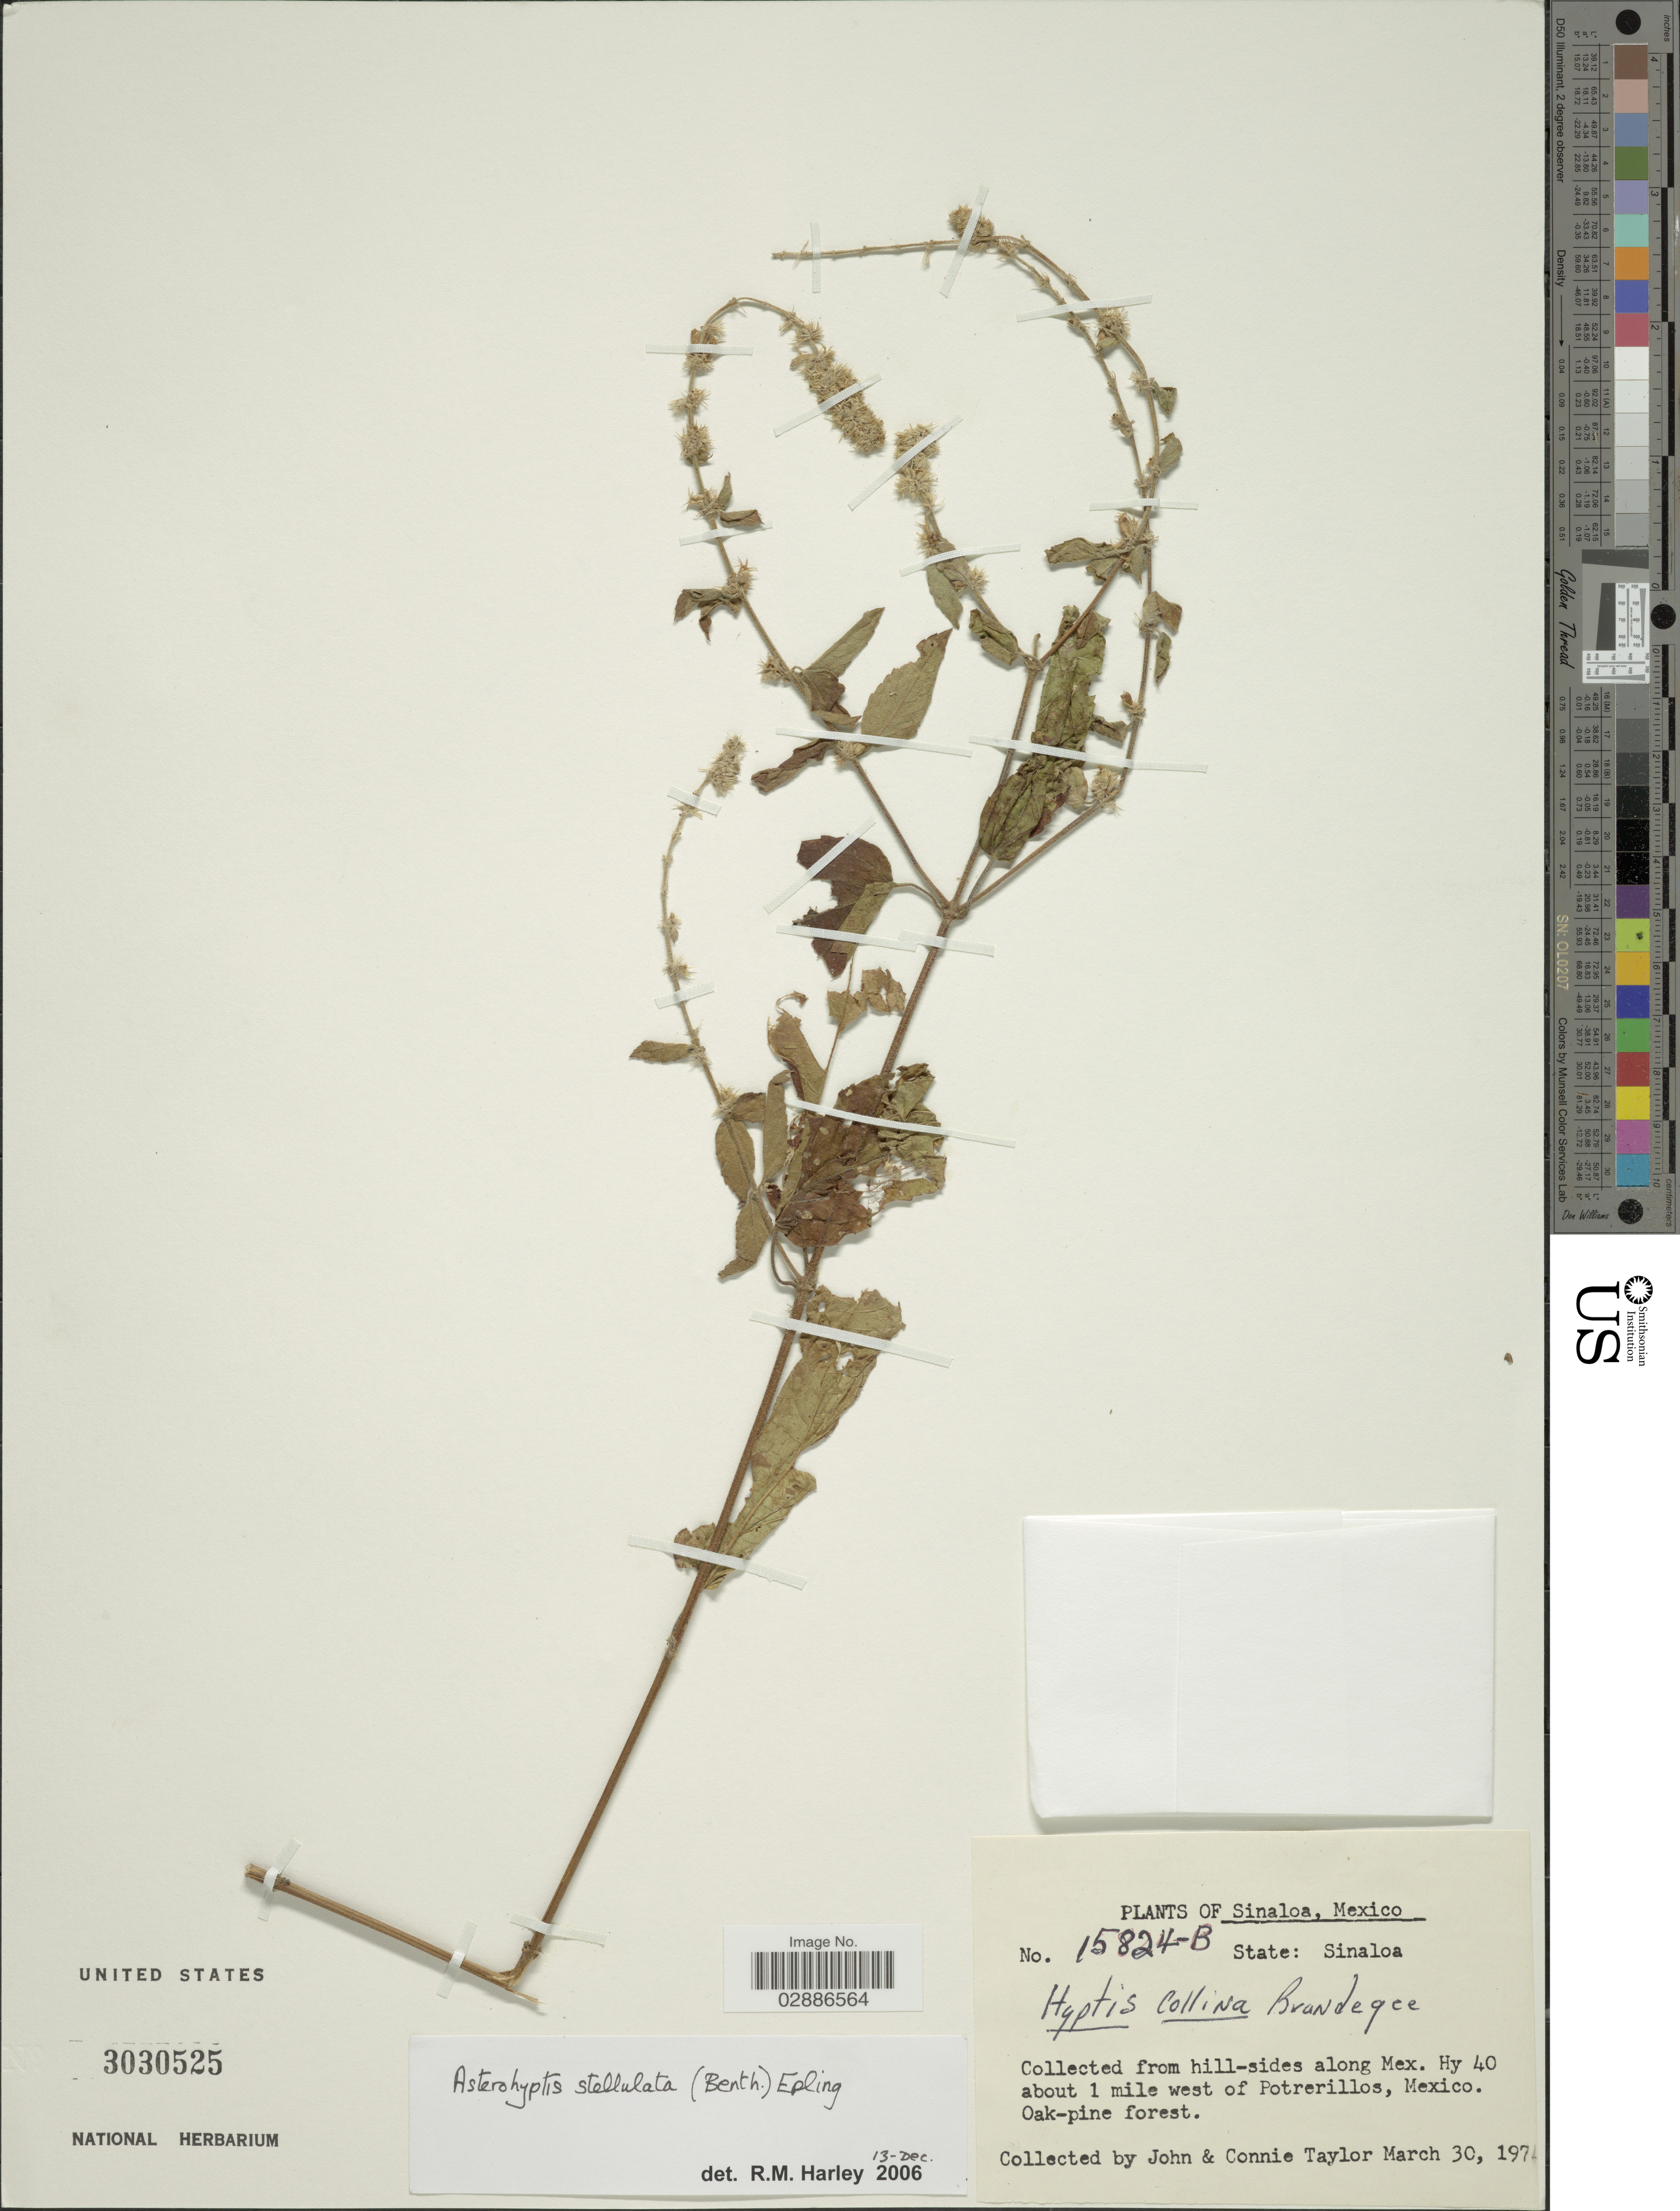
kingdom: Plantae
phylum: Tracheophyta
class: Magnoliopsida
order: Lamiales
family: Lamiaceae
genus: Asterohyptis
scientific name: Asterohyptis stellulata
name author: (Benth.) Epling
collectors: J. Taylor & C. Taylor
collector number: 15824-B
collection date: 1974-03-30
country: Mexico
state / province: Sinaloa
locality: From hill-sides along Mex. Hy 40 about 1 mile west of Potrerillos.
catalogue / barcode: US 3030525